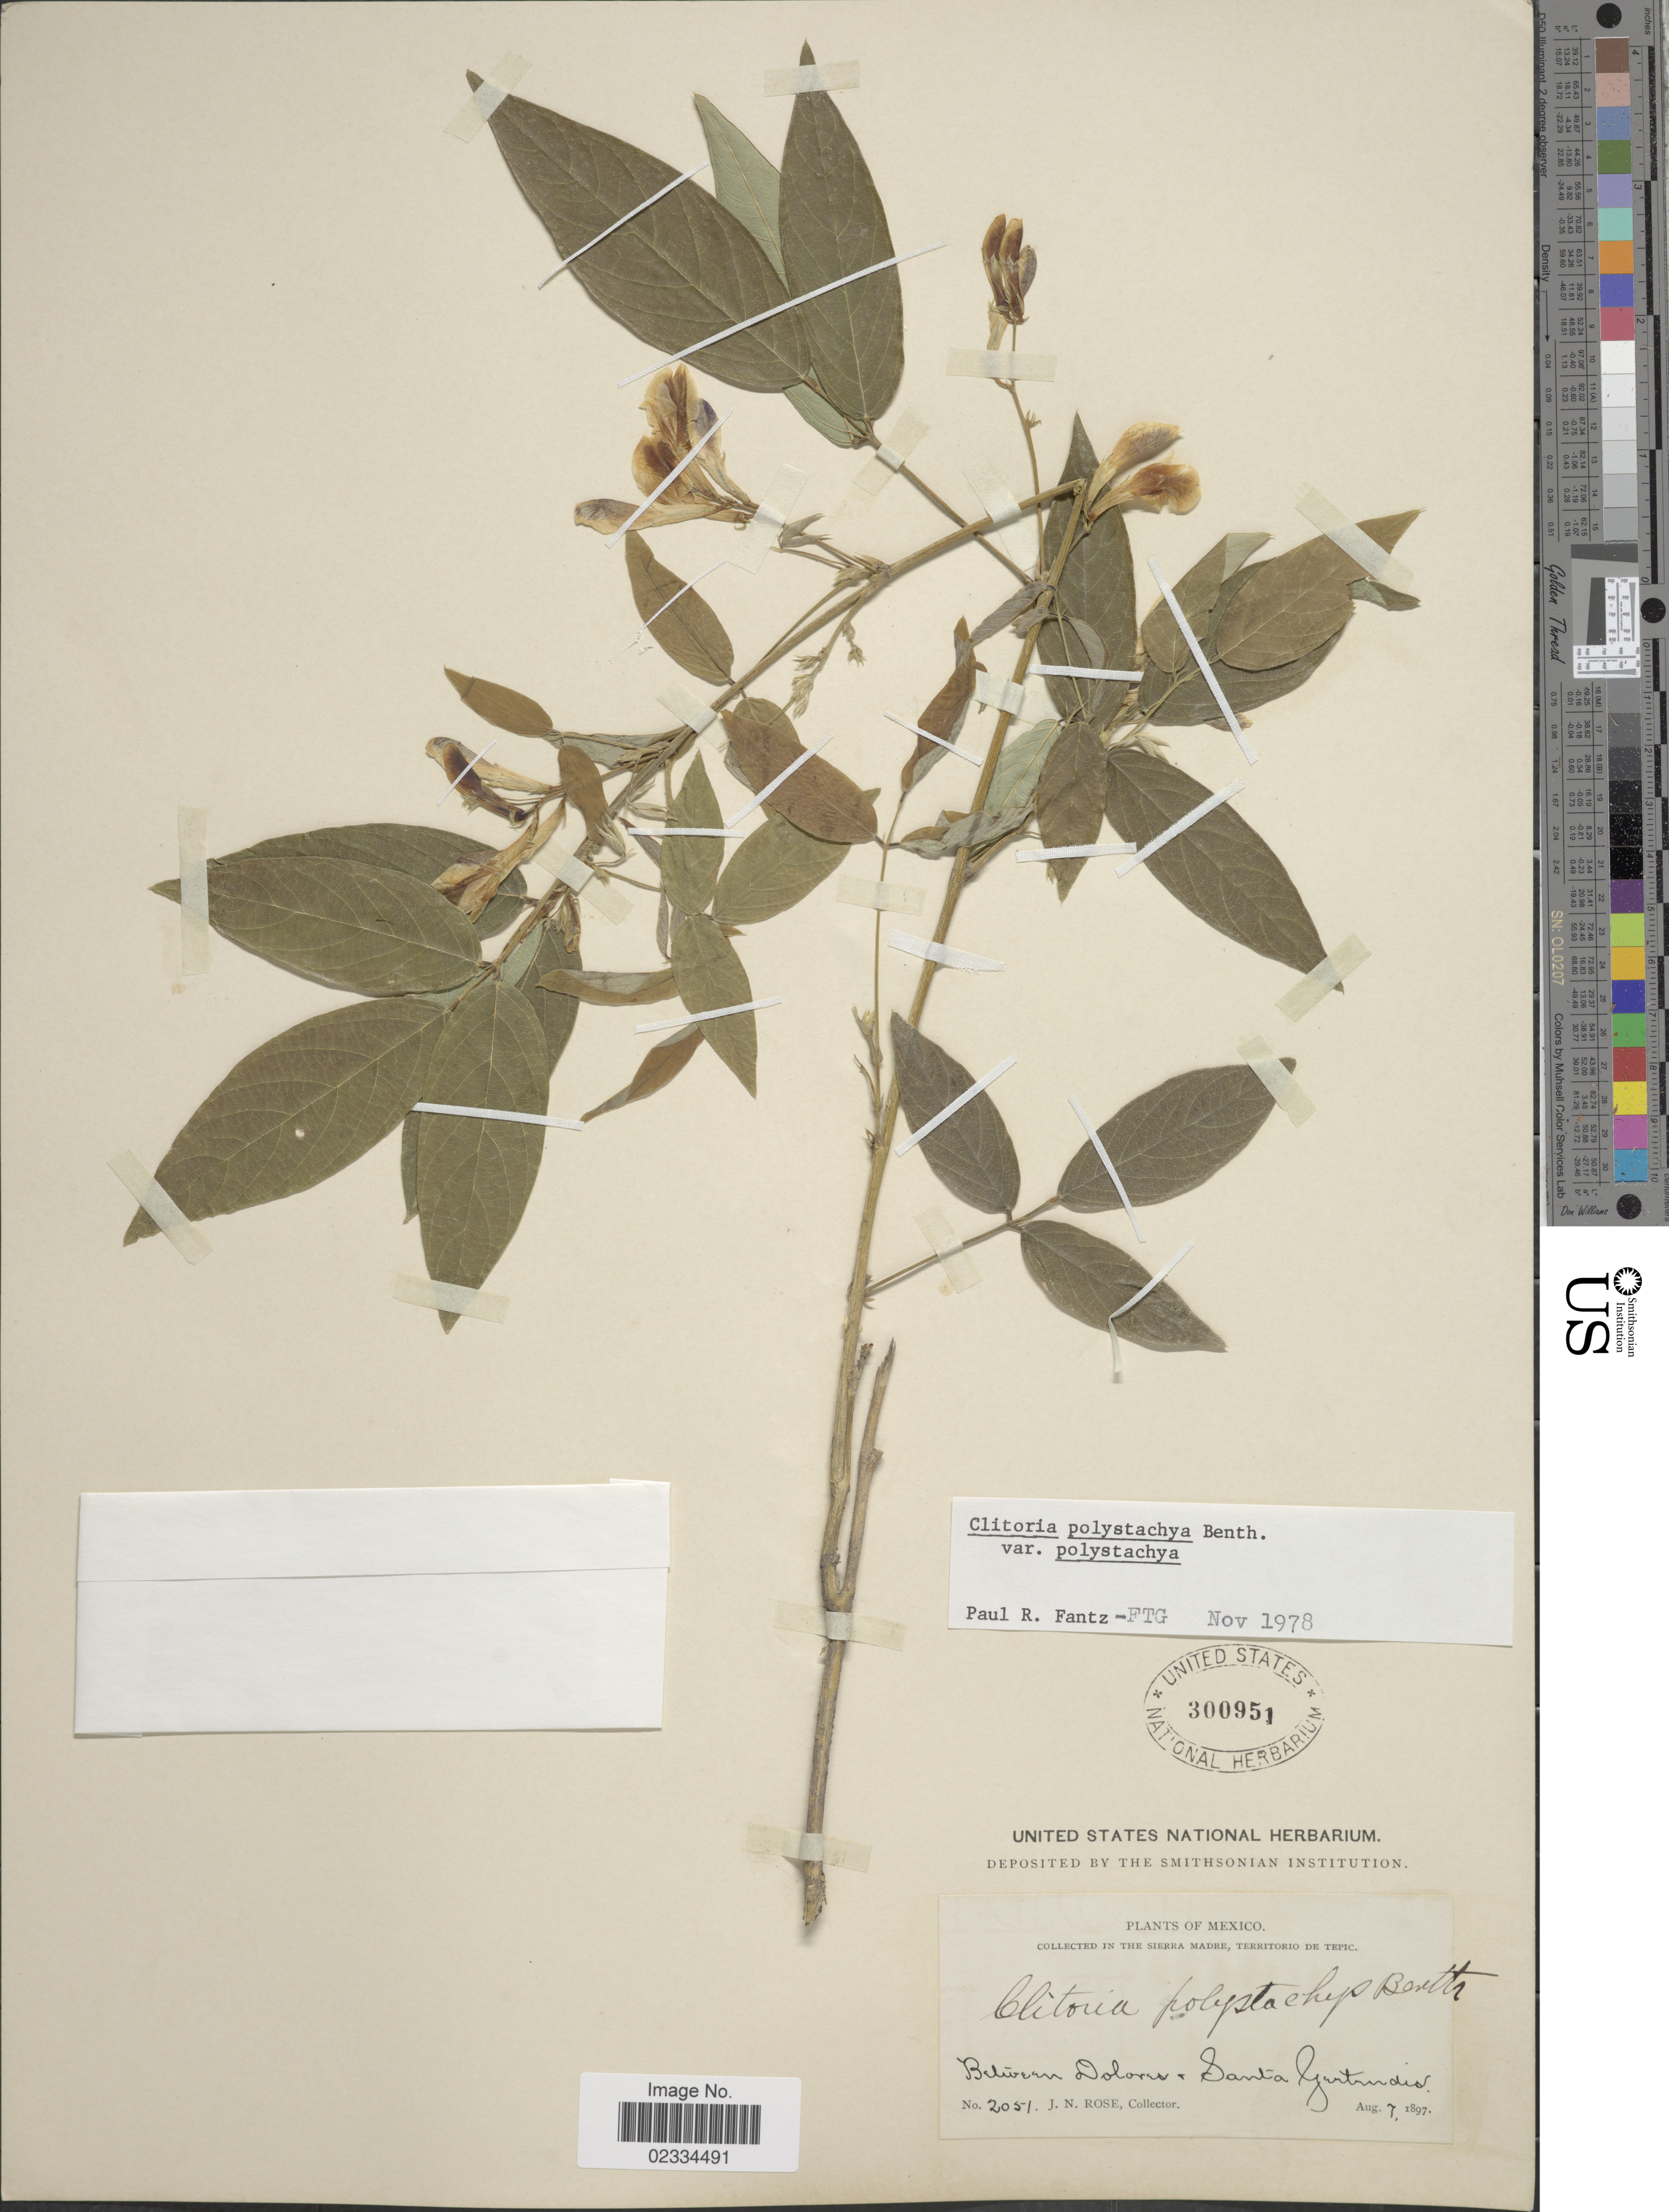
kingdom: Plantae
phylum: Tracheophyta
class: Magnoliopsida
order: Fabales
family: Fabaceae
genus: Clitoria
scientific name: Clitoria polystachya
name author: Benth.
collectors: J. N. Rose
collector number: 2051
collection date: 1897-08-07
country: Mexico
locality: In The Sierra Madre, Territorio De Tepic, Between Dolores & Santa Gertrudis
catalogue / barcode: US 300951